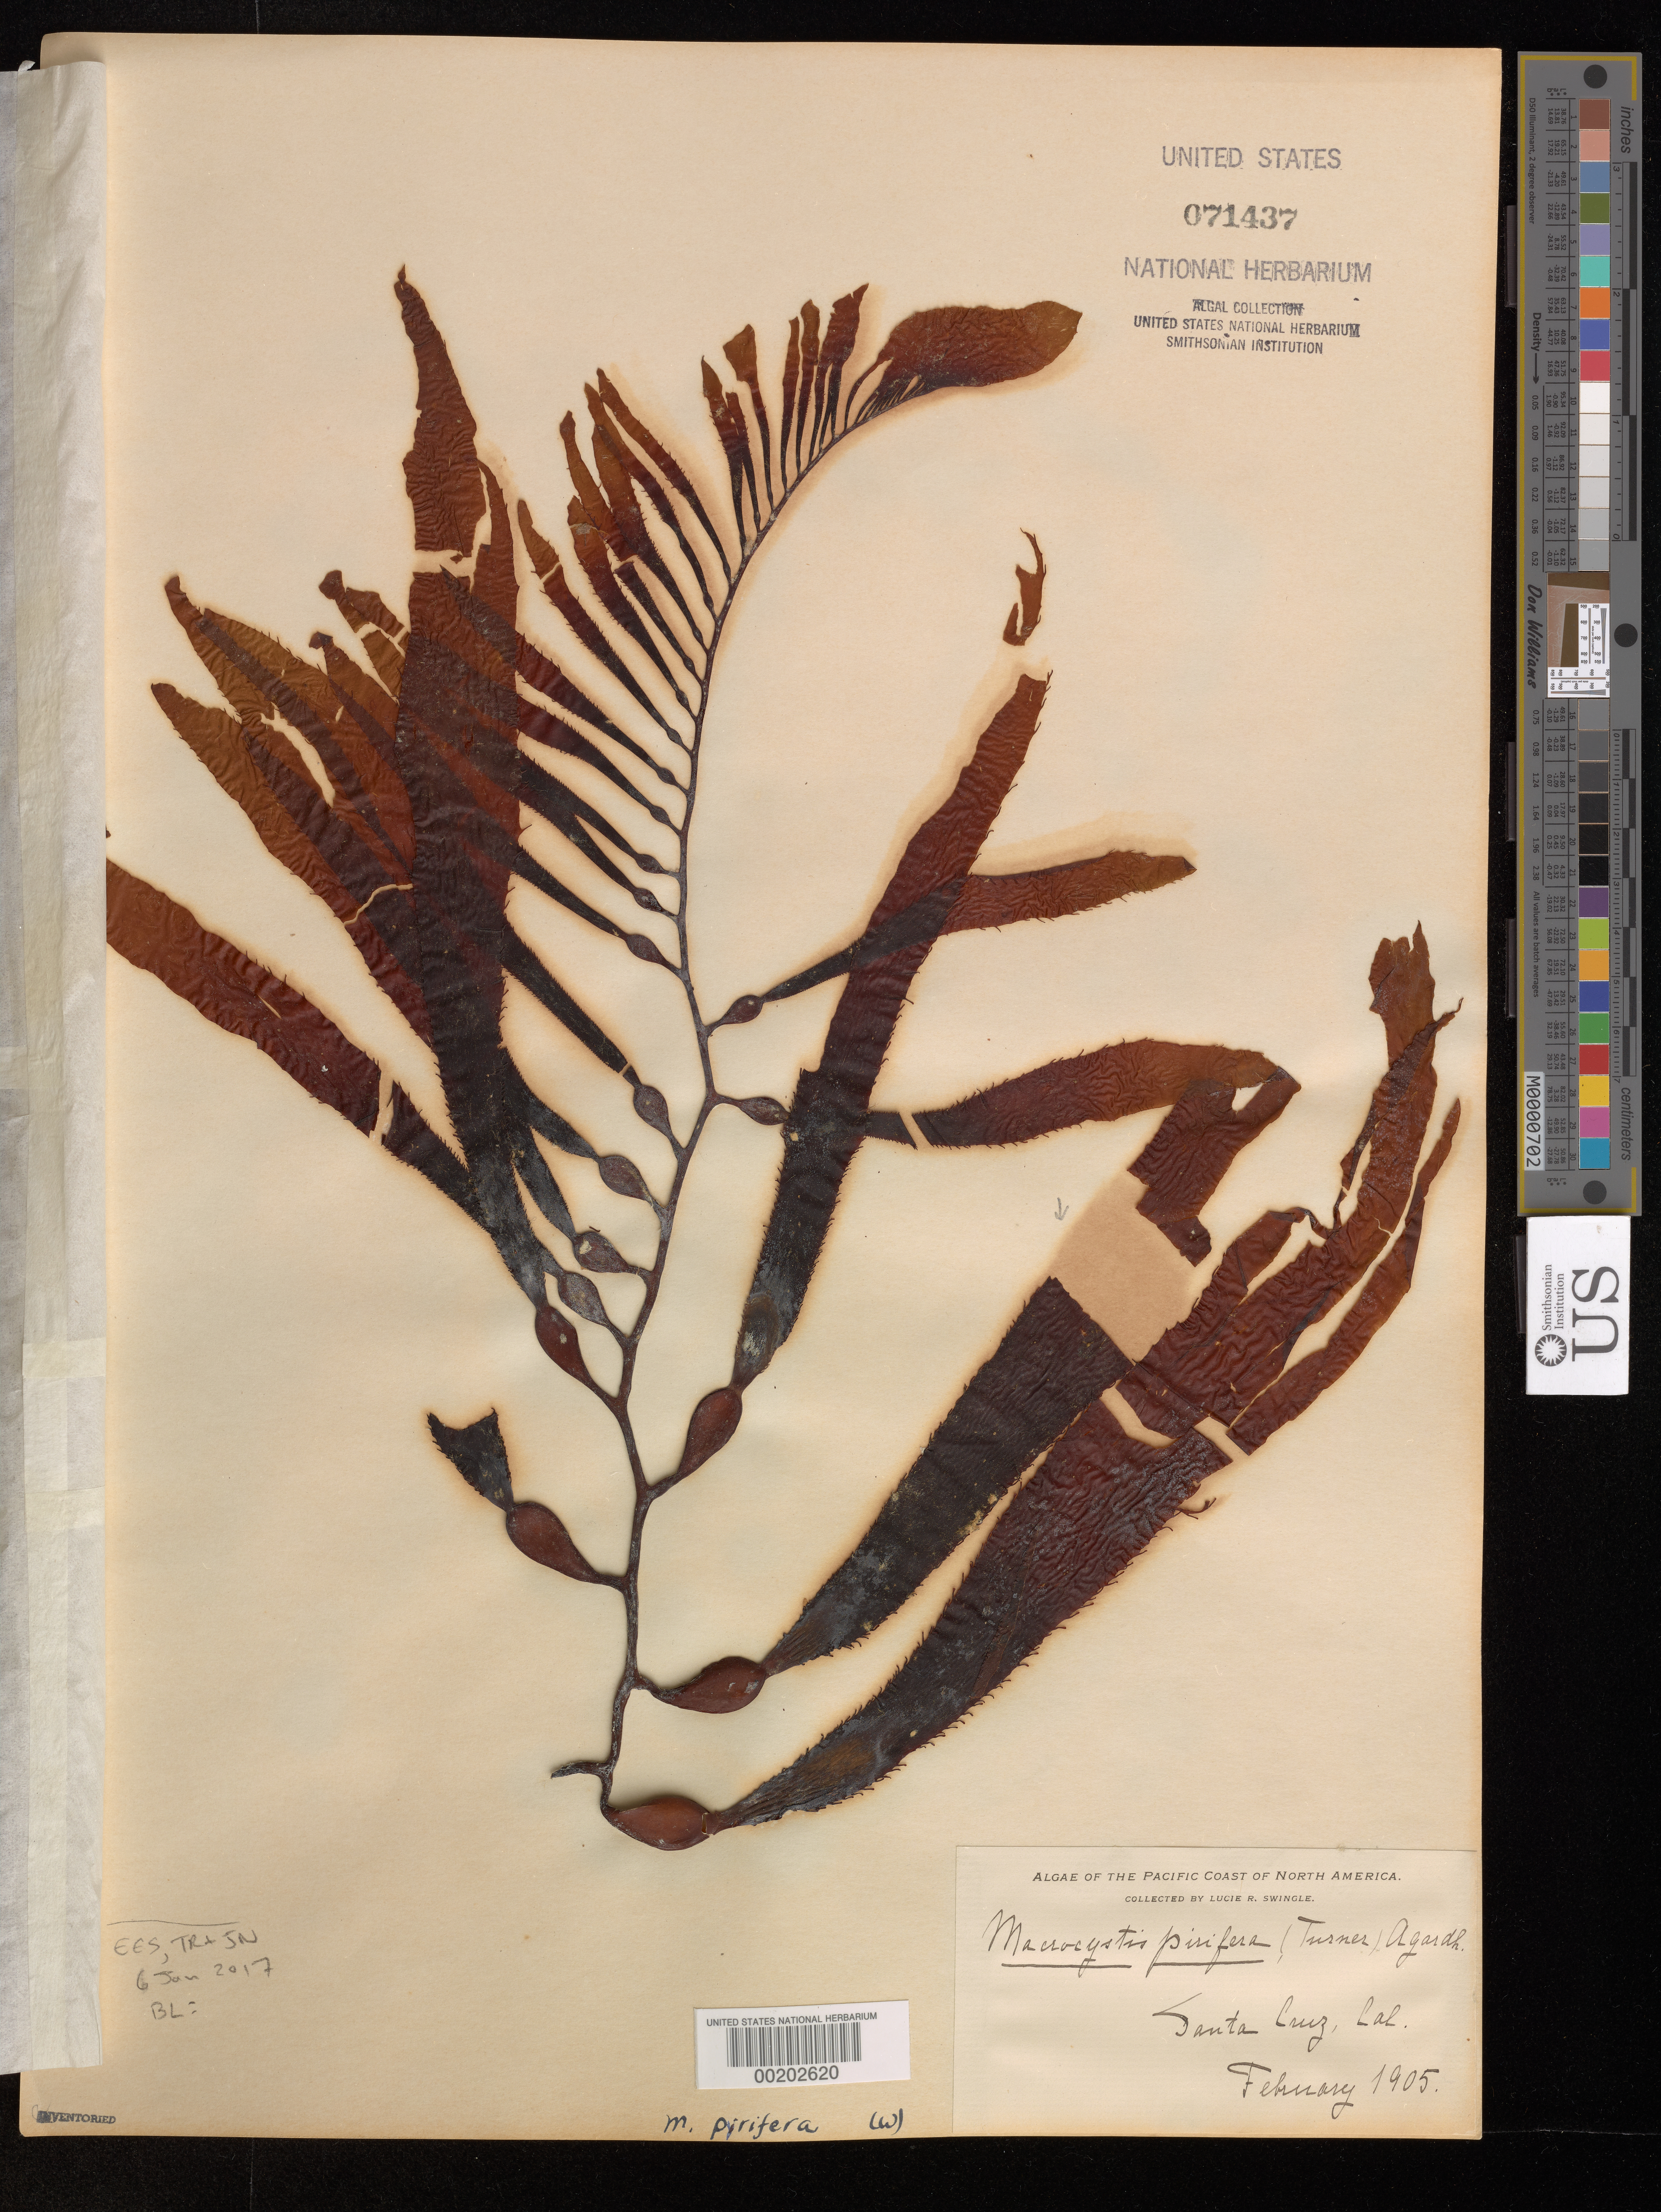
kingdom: Chromista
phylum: Ochrophyta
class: Phaeophyceae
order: Laminariales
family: Laminariaceae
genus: Macrocystis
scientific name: Macrocystis pyrifera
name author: (L.) C. Agardh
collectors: L. Swingle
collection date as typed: Feb 1905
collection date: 1905-02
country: United States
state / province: California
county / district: Santa Cruz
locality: Santa Cruz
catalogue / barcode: US 71437